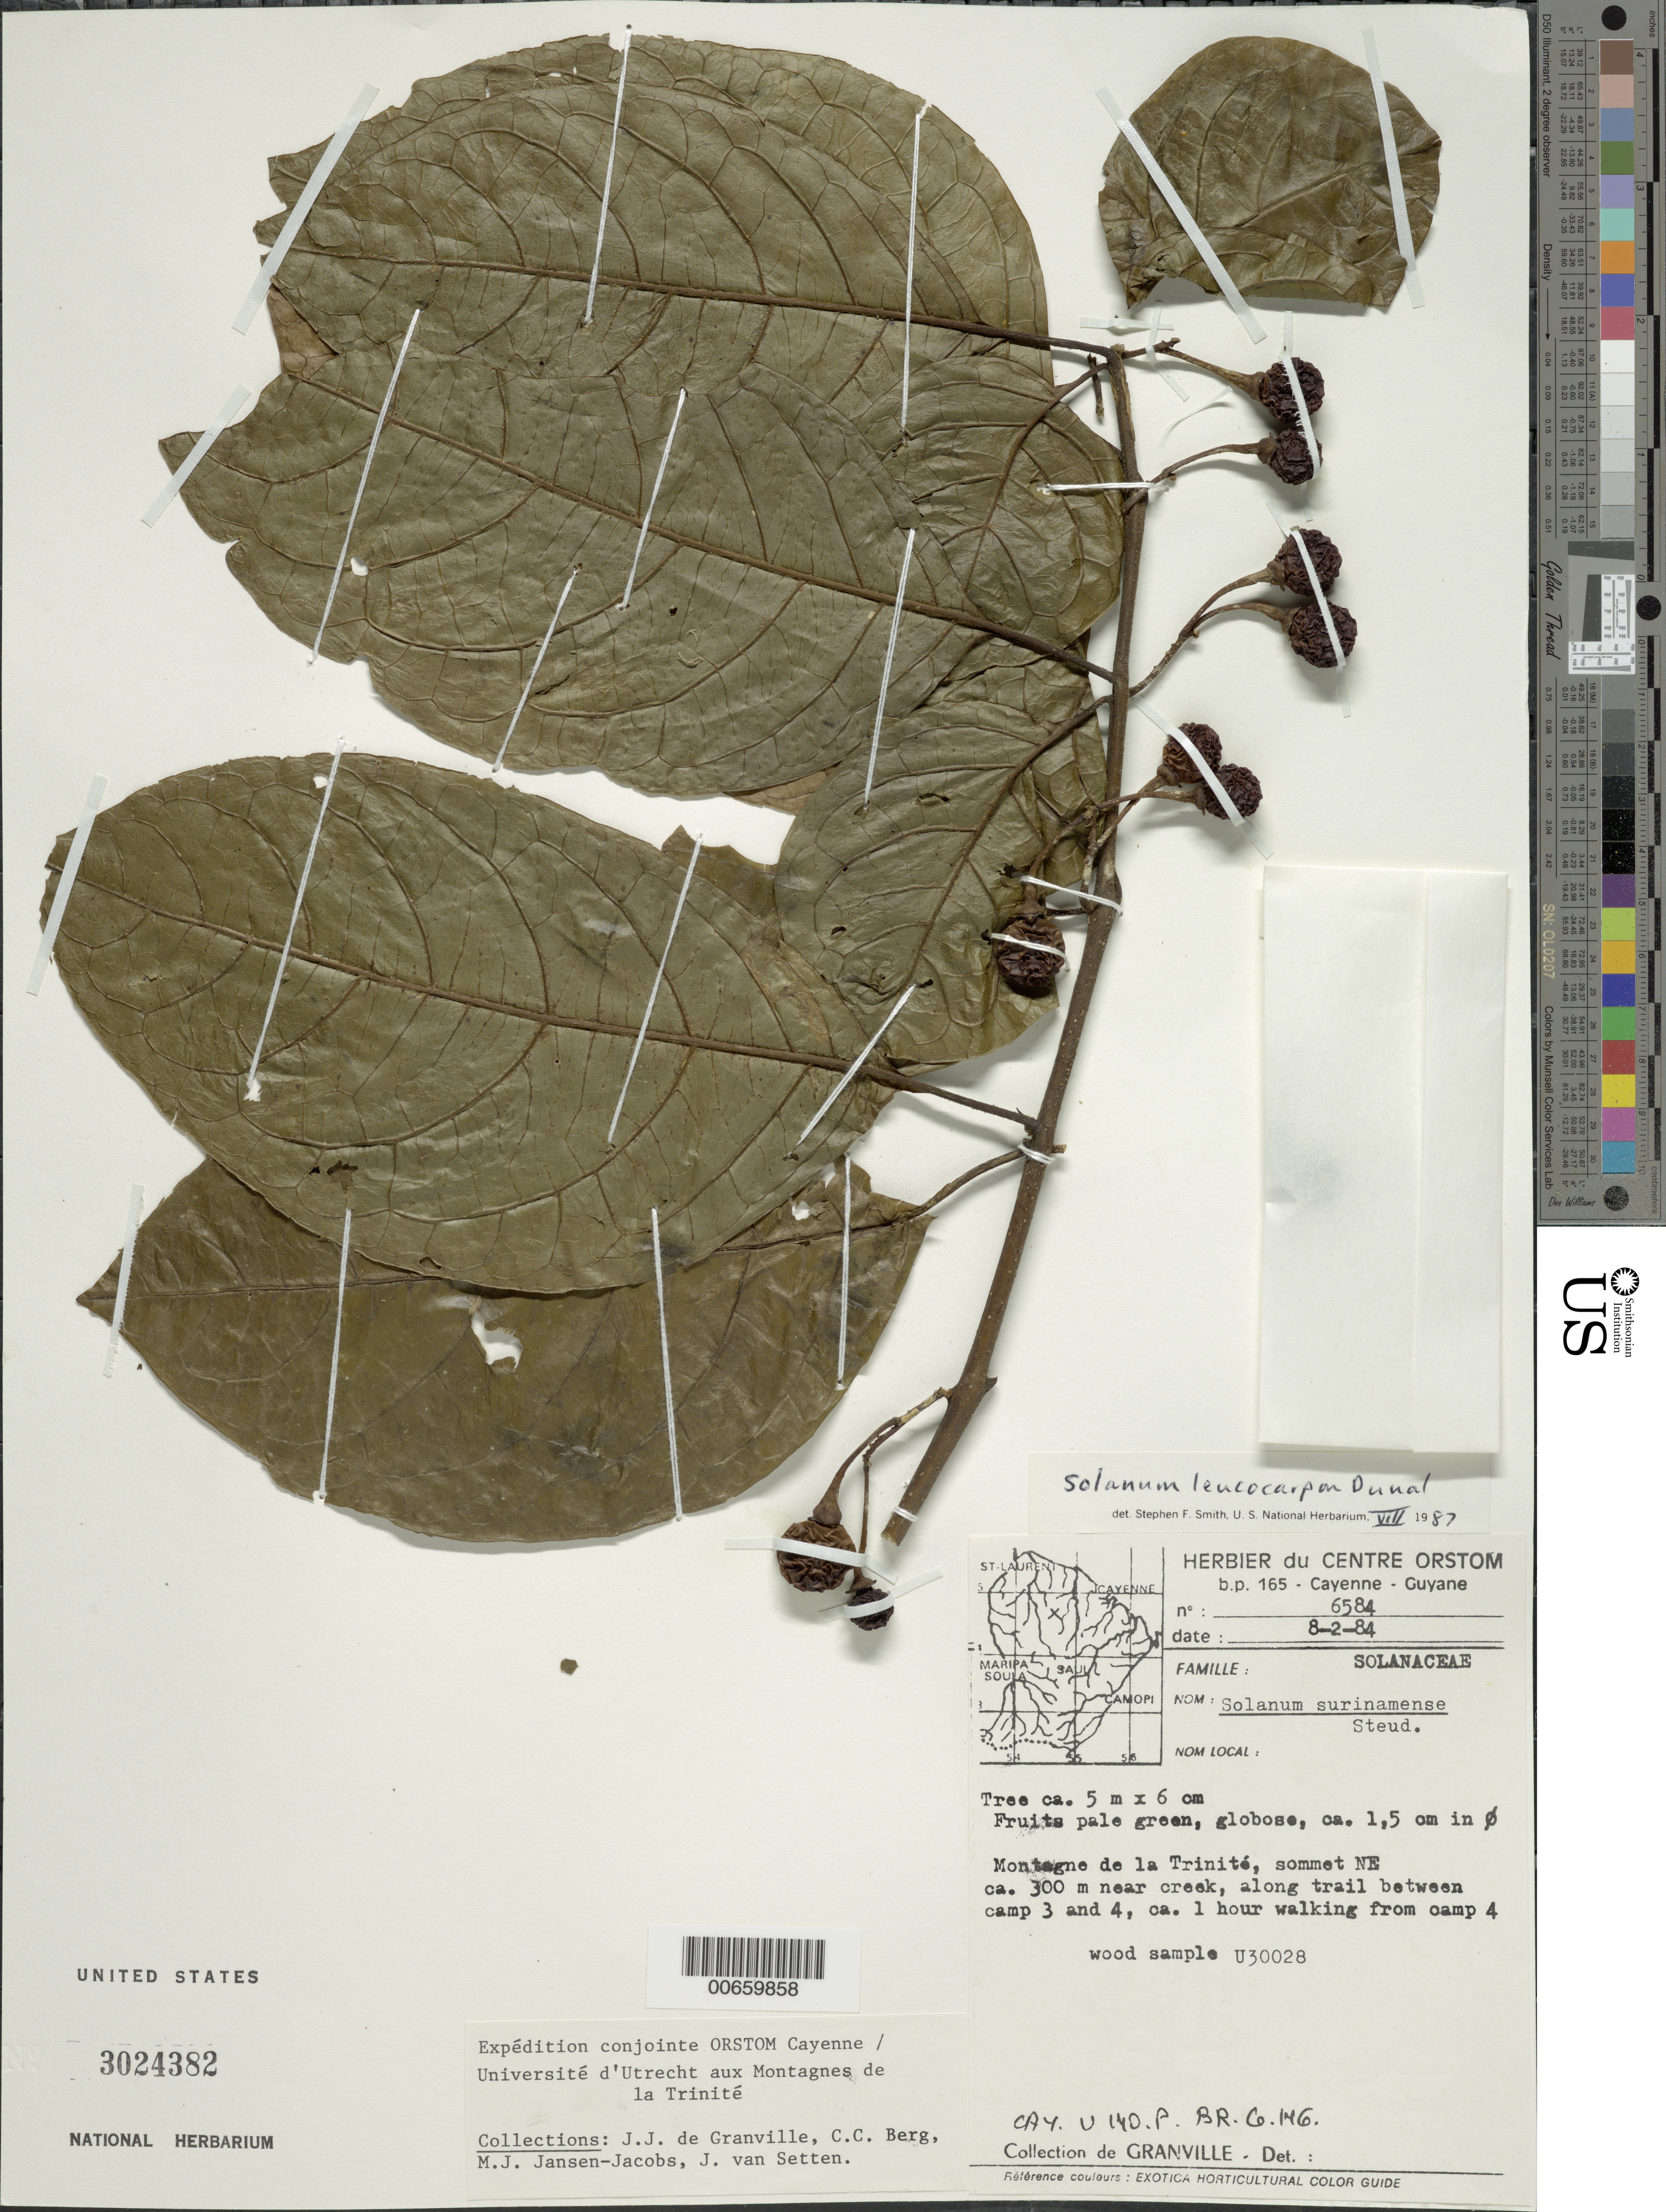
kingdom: Plantae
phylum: Tracheophyta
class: Magnoliopsida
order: Solanales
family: Solanaceae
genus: Solanum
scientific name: Solanum leucocarpon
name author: Dunal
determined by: Smith, Stephen F., (US), NMNH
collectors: J.-J. de Granville, C. C. Berg, M. J. Jansen-Jacobs & J. van Setten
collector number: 6584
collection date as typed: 2 Feb 1984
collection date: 1984-02-02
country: French Guiana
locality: Montagnes de la Trinité, sommet NE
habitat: Near creek, along trail betw. camp 3-4.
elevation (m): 300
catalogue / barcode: US 3024382